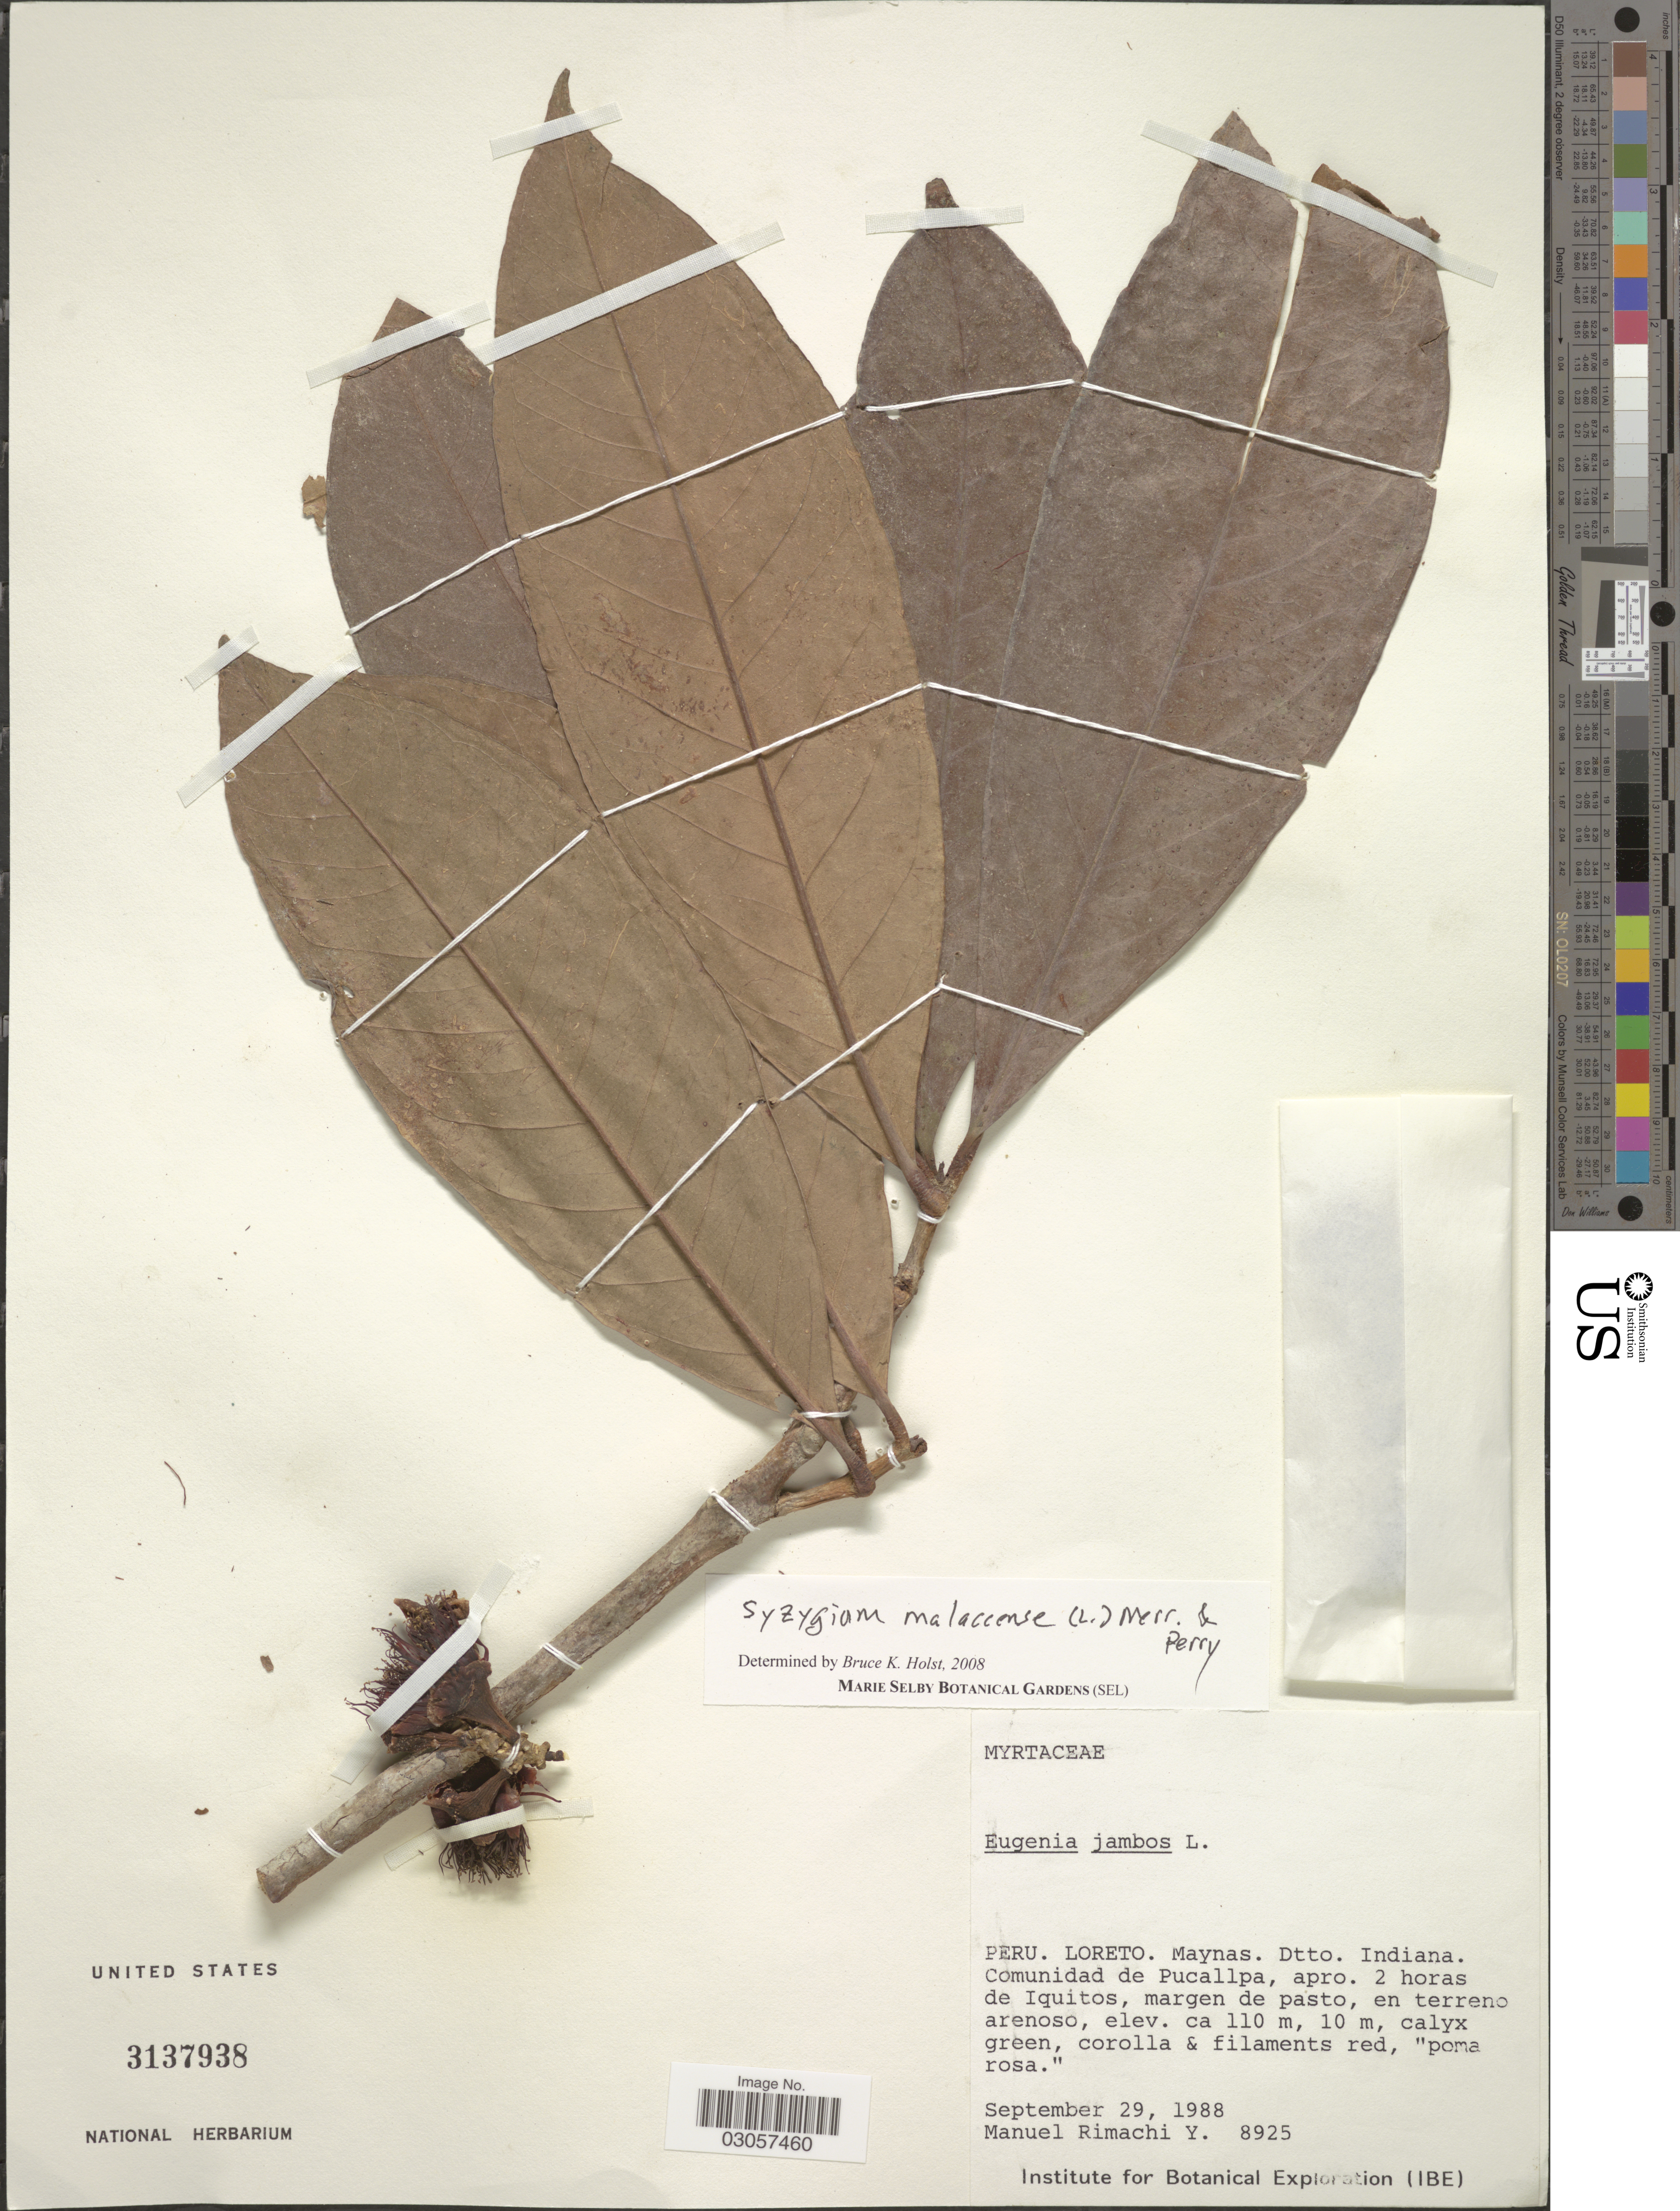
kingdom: Plantae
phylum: Tracheophyta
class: Magnoliopsida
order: Myrtales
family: Myrtaceae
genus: Syzygium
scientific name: Syzygium malaccense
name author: (L.) Merr. & L.M. Perry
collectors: M. Rimachi Y.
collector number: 8925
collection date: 1988-09-29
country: Peru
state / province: Loreto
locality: Maynas, Dtto. Indiana, Comunidad de Pucallpa, apro. 2 horas de Iquitos, margen de pasto, en terreno arenoso.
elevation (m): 110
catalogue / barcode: US 3137938